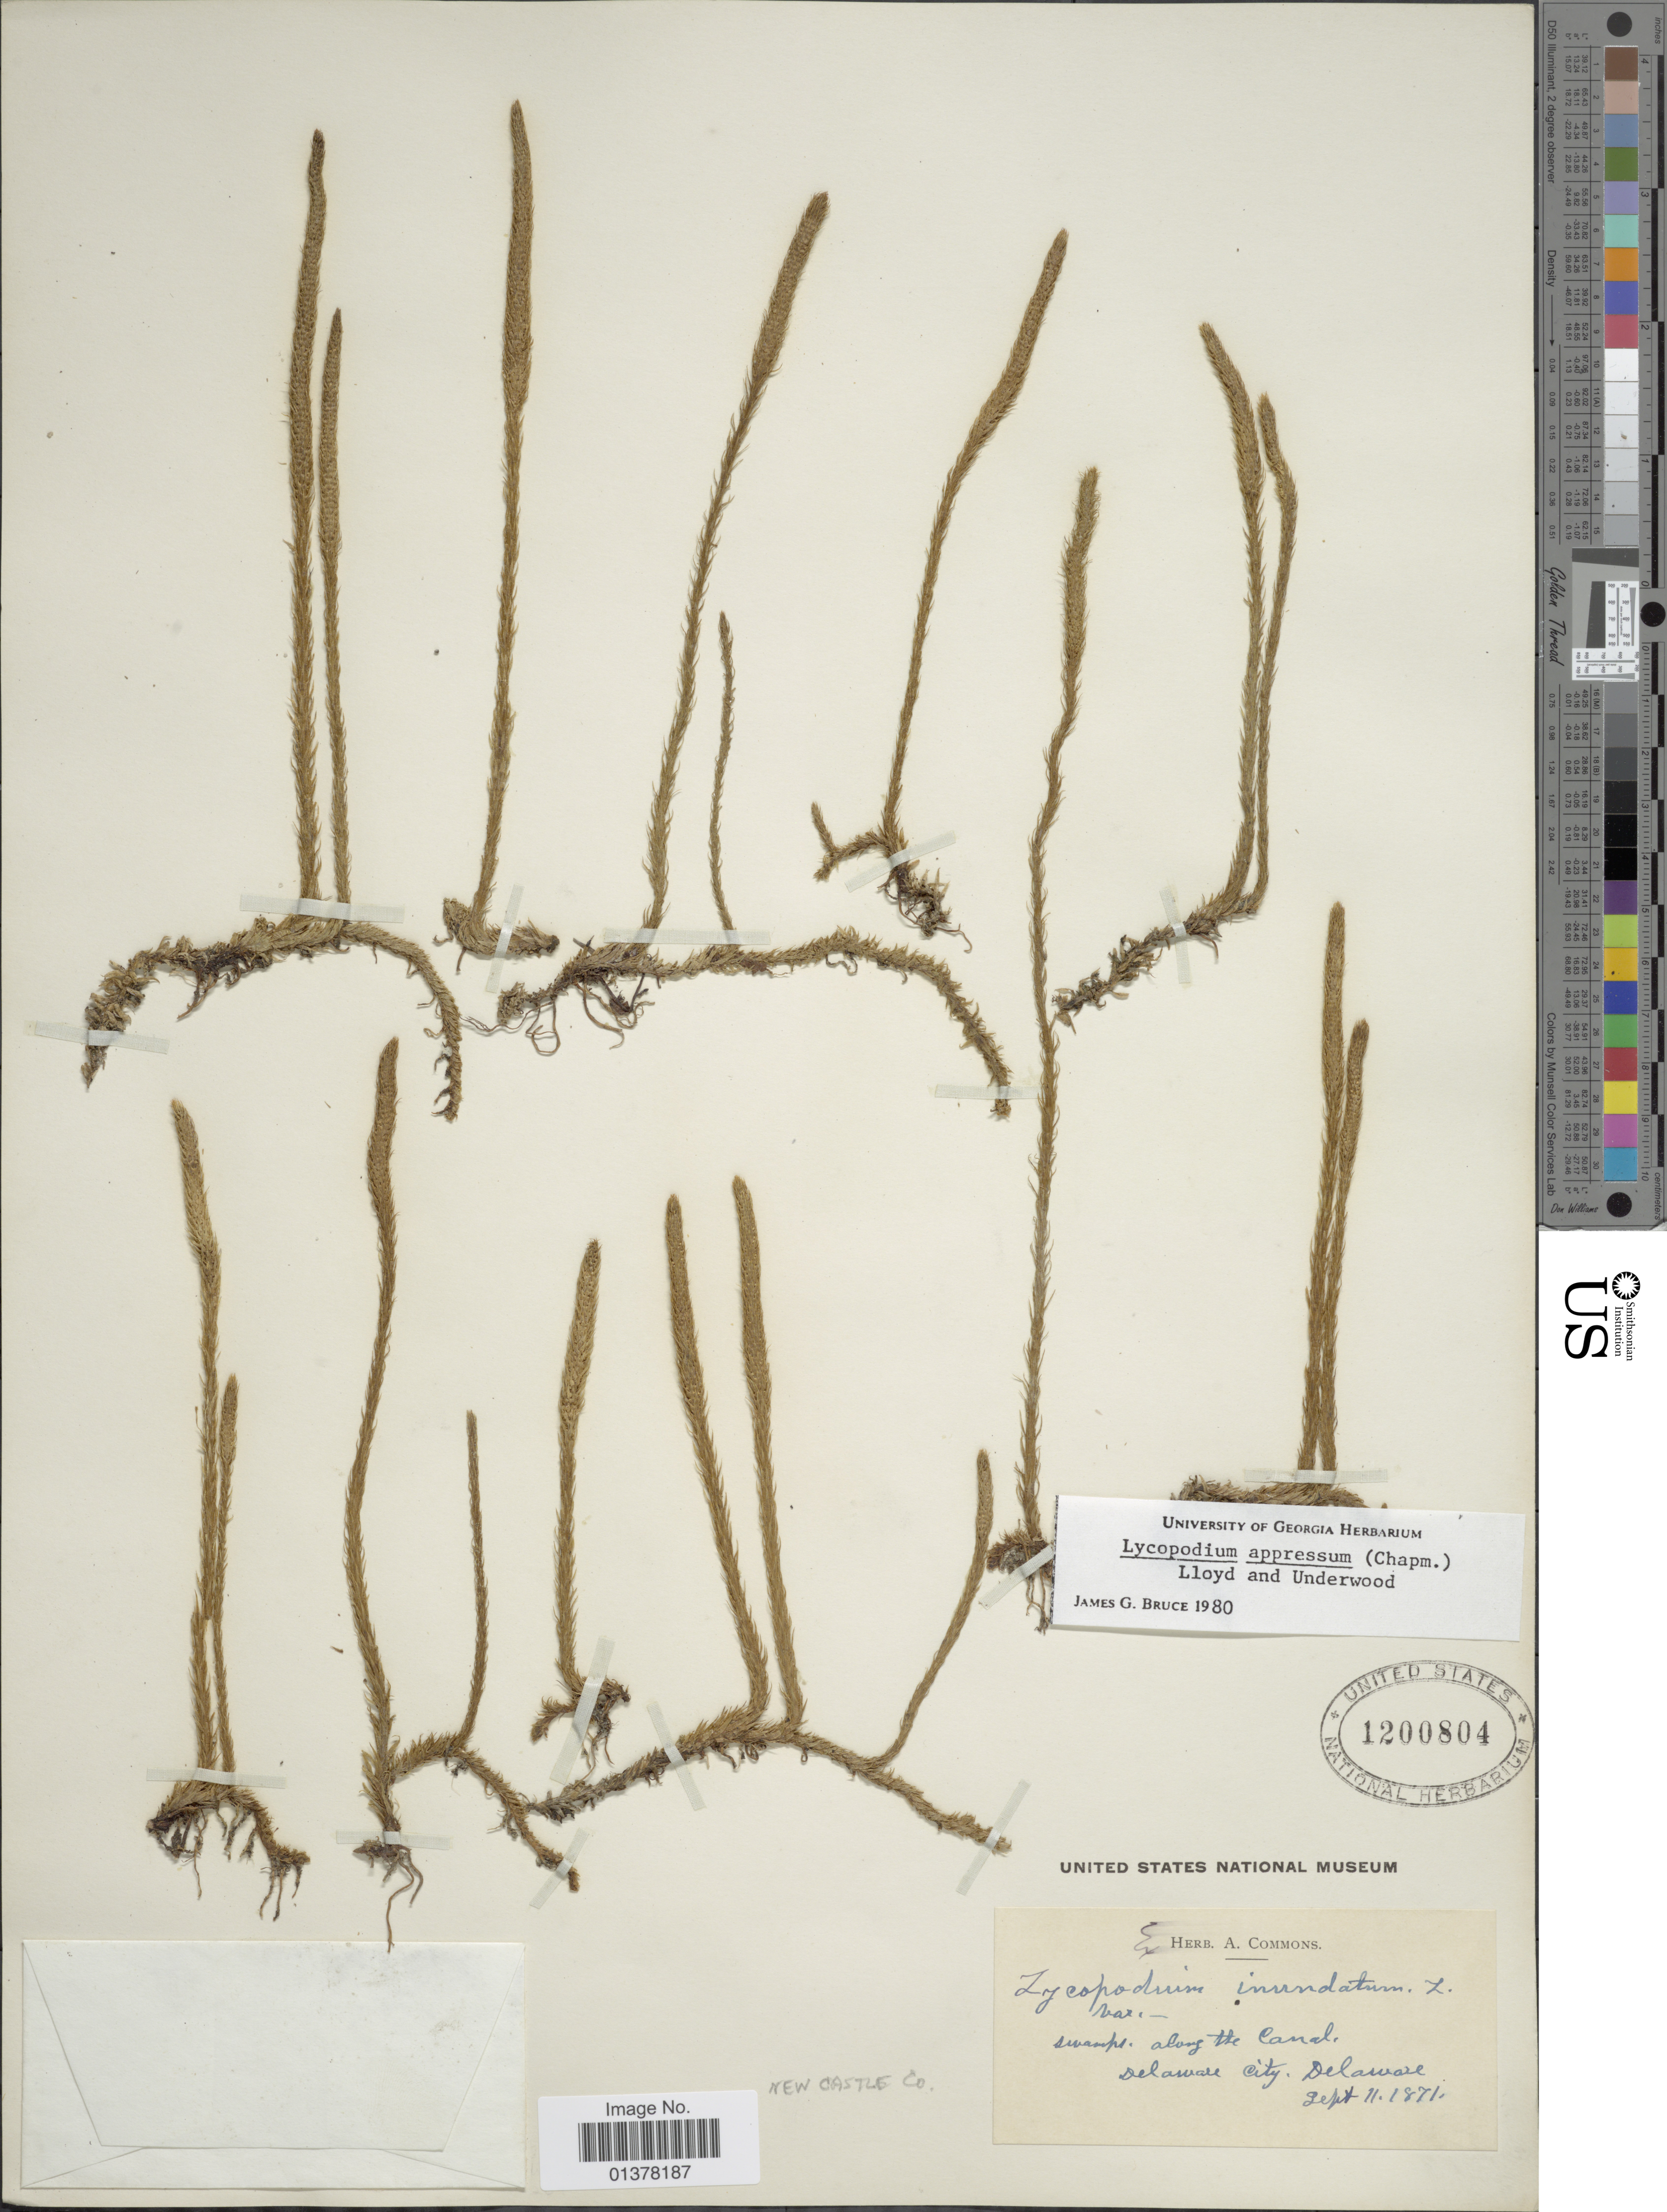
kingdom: Plantae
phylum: Tracheophyta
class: Lycopodiopsida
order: Lycopodiales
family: Lycopodiaceae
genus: Lycopodiella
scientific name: Lycopodiella appressa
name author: (Chapm.) Cranfill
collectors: ex herb. A. Commons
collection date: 1871-09-11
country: United States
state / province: Delaware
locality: Swamps, along the Canal, Delaware City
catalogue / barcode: US 1200804